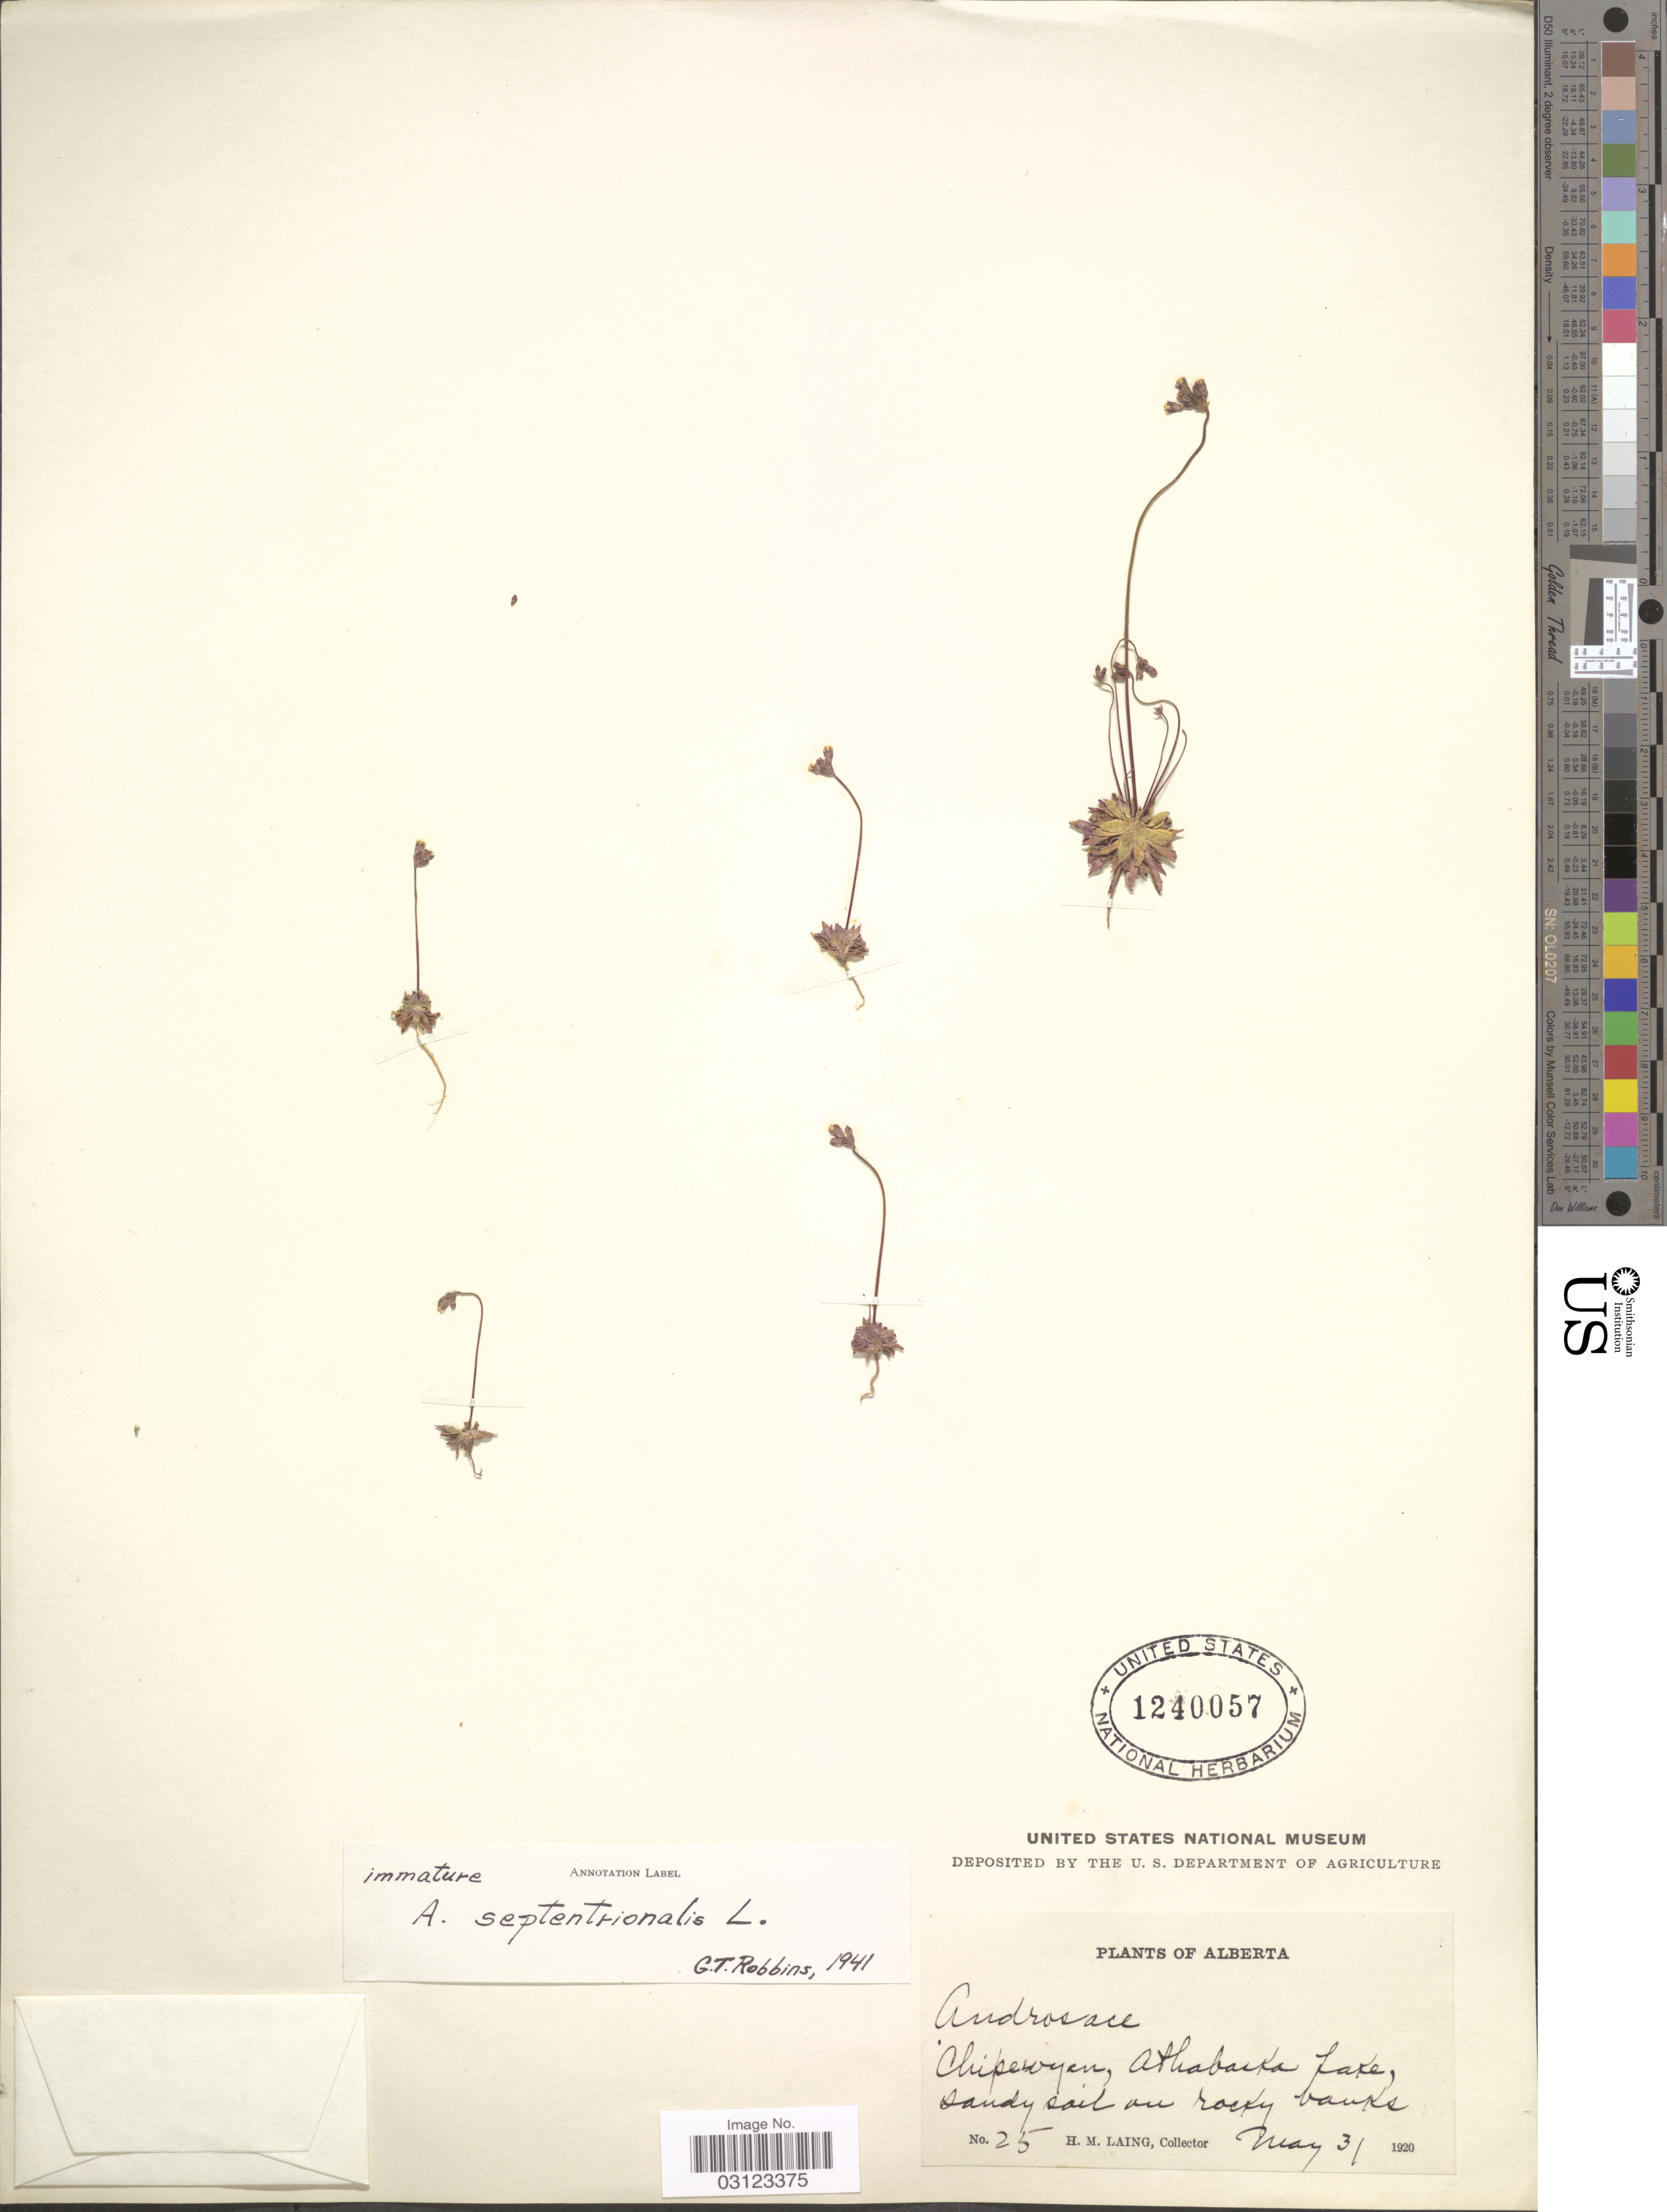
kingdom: Plantae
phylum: Tracheophyta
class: Magnoliopsida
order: Ericales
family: Primulaceae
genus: Androsace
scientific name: Androsace septentrionalis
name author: L.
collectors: H. Laing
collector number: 25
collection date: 1920-05-31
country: Canada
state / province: Alberta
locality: Chipewyan, Athabaska Lake.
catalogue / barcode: US 1240057